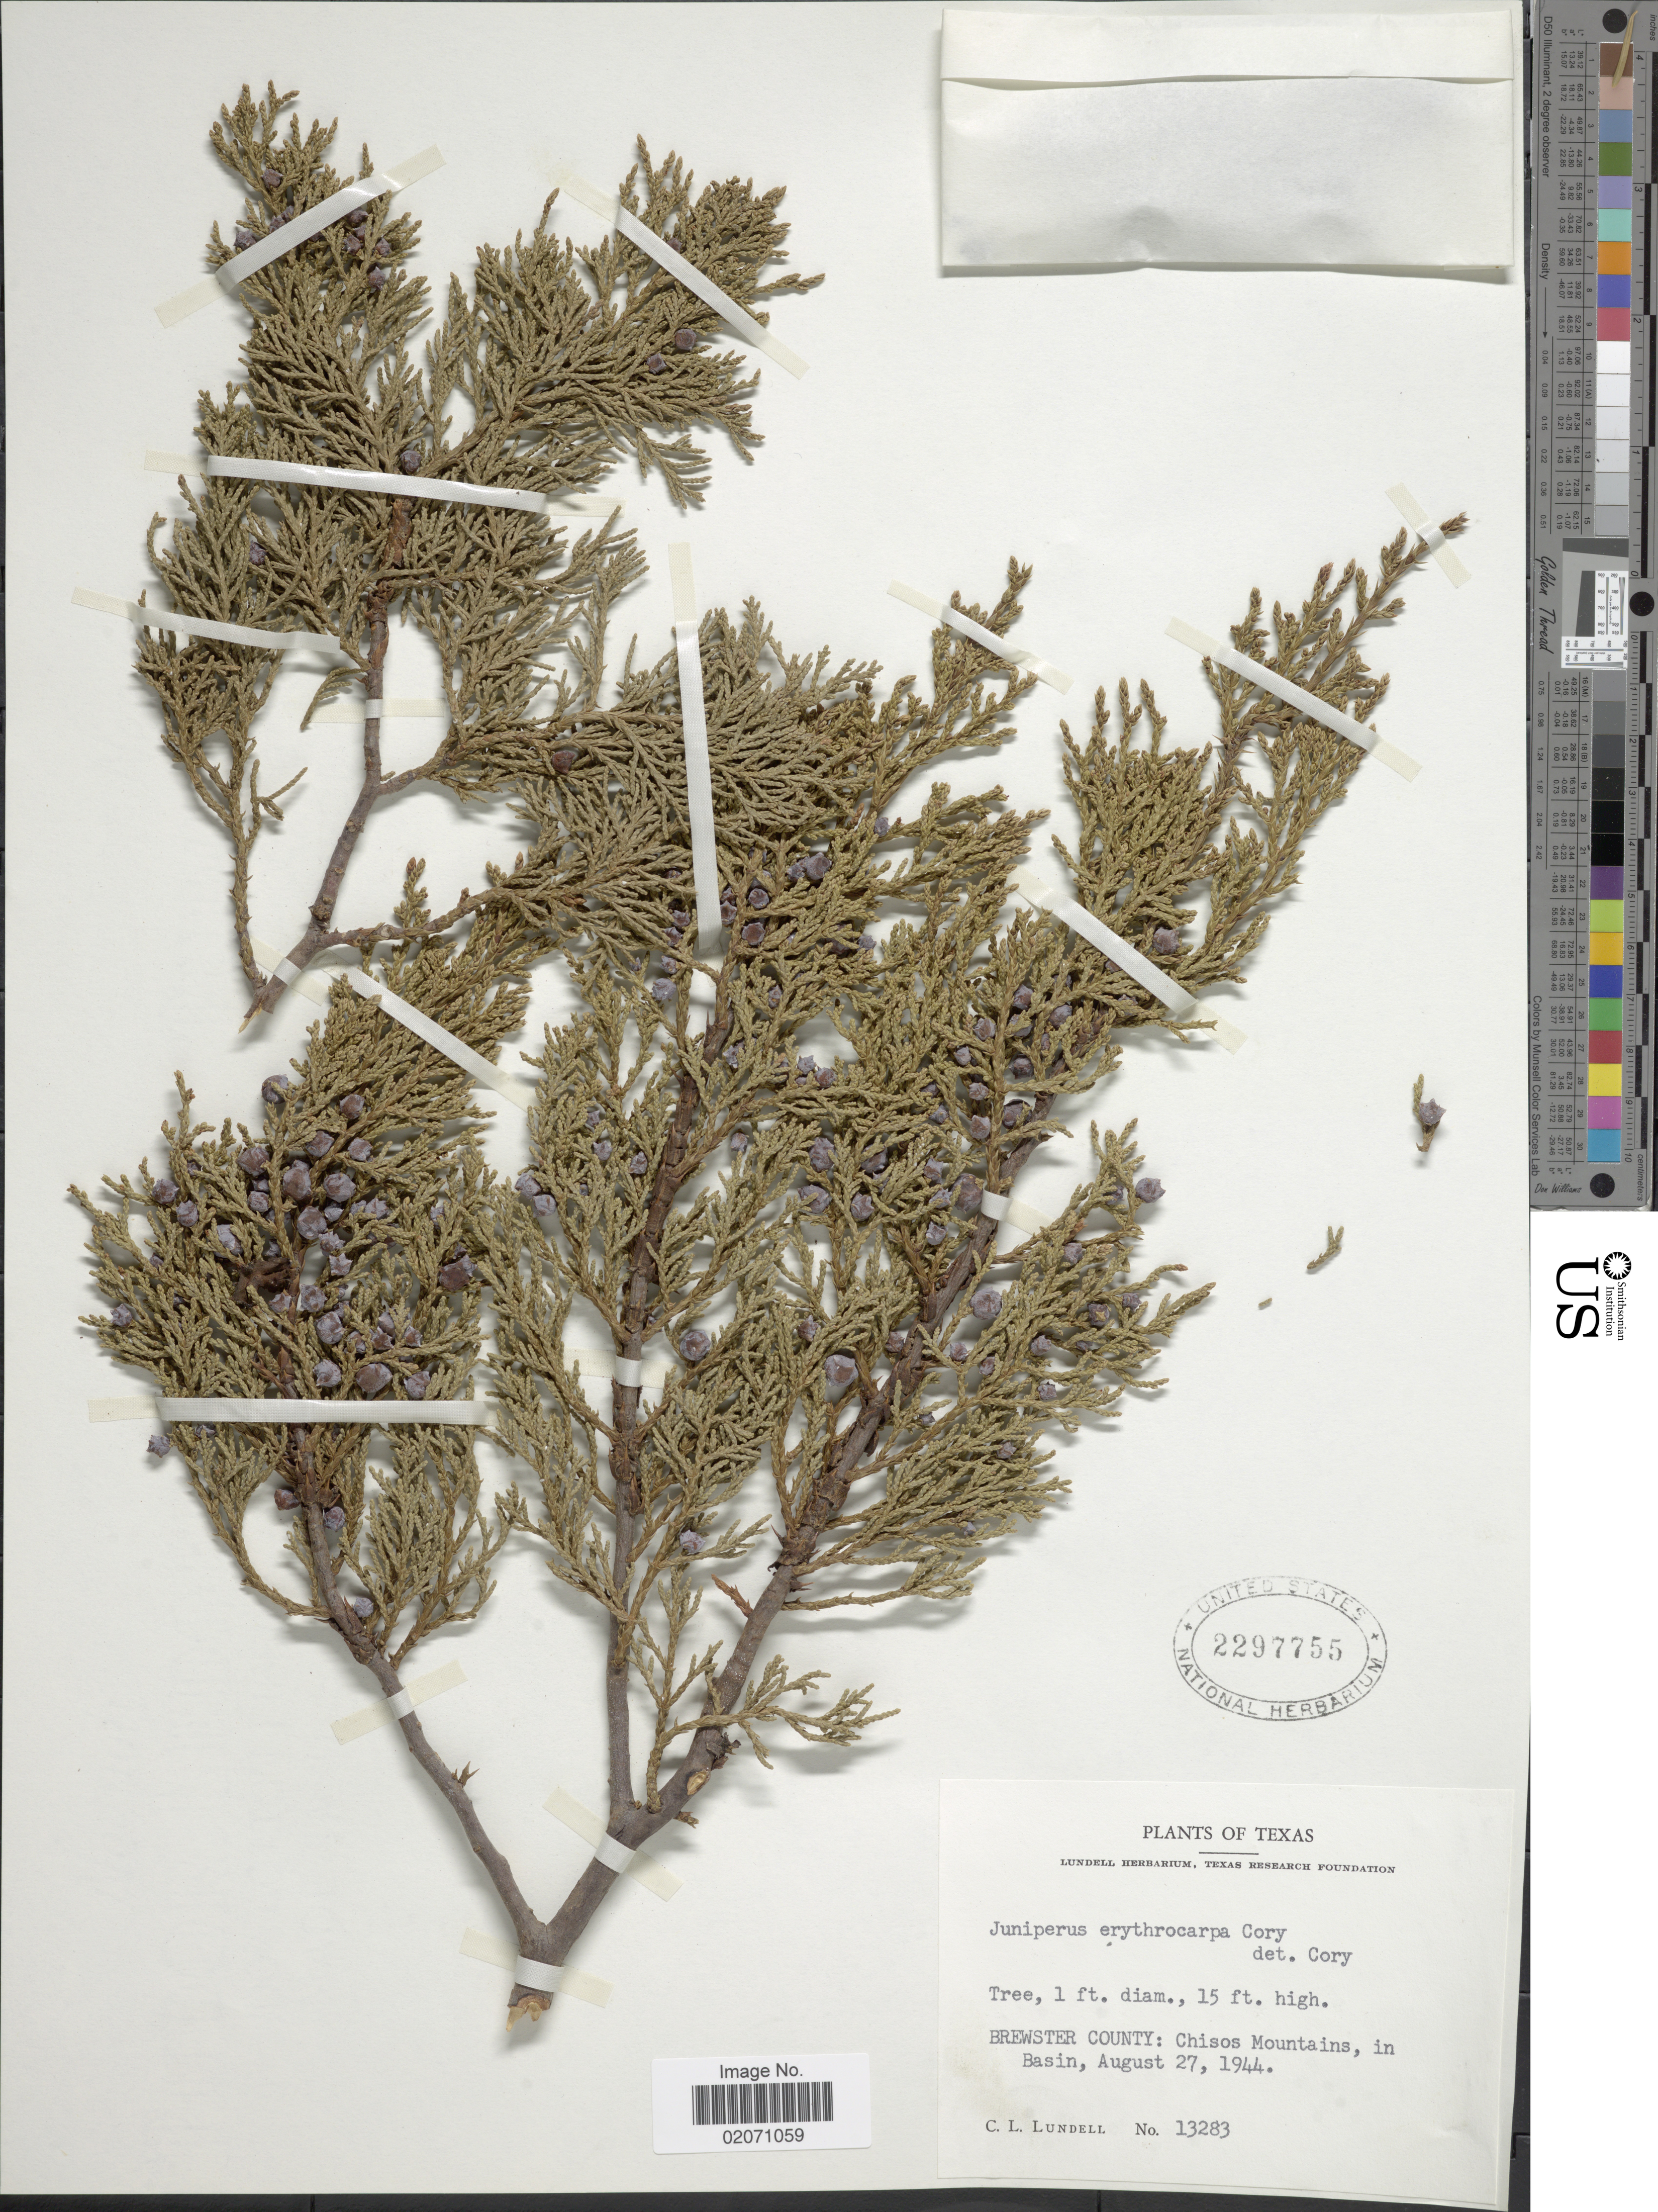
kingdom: Plantae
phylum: Tracheophyta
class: Pinopsida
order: Pinales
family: Cupressaceae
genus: Juniperus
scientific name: Juniperus erythocarpa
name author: Cory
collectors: C. L. Lundell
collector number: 13283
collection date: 1944-07-27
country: United States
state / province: Texas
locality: Brewster County: Chisos Mountains, in Basin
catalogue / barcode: US 2297755